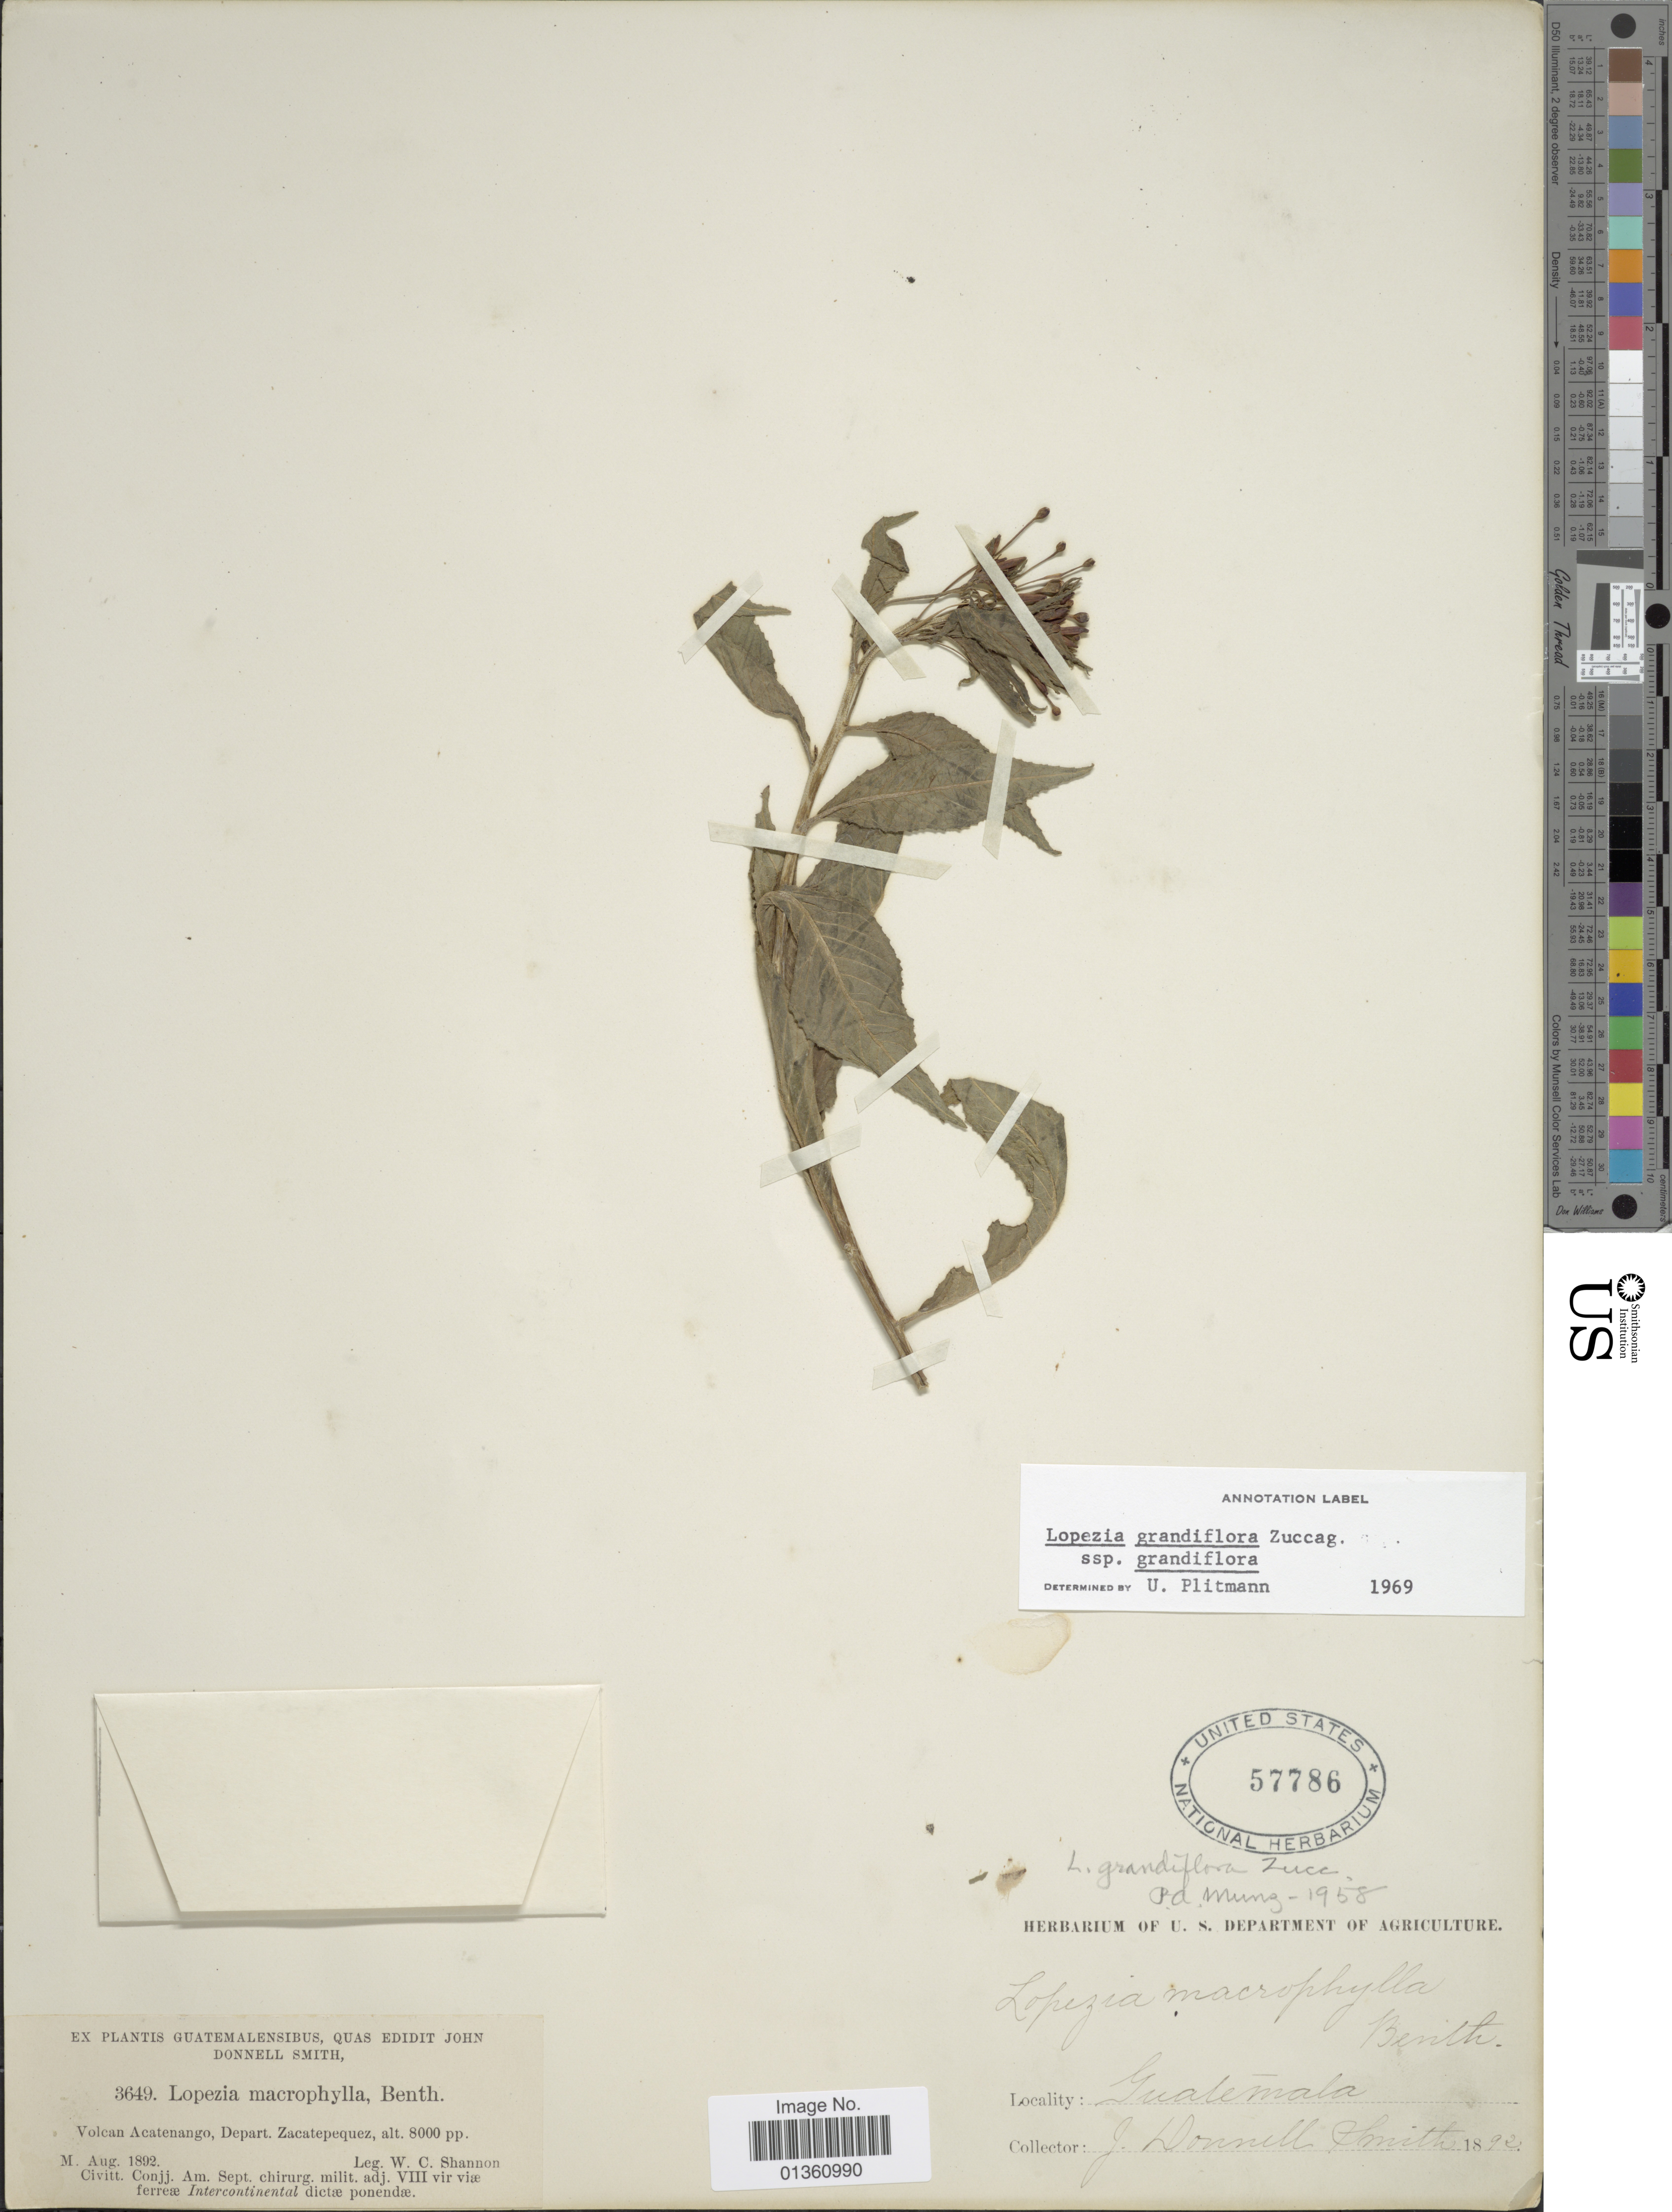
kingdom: Plantae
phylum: Tracheophyta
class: Magnoliopsida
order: Myrtales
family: Onagraceae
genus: Lopezia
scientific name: Lopezia grandiflora subsp. macrophylla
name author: (Benth.) Plitmann et al.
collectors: W. C. Shannon & J. Donnell Smith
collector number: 3649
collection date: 1892-08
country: Guatemala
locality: Volcan Acatenango, Depart. Zacatepequez.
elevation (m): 2438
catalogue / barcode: US 57786